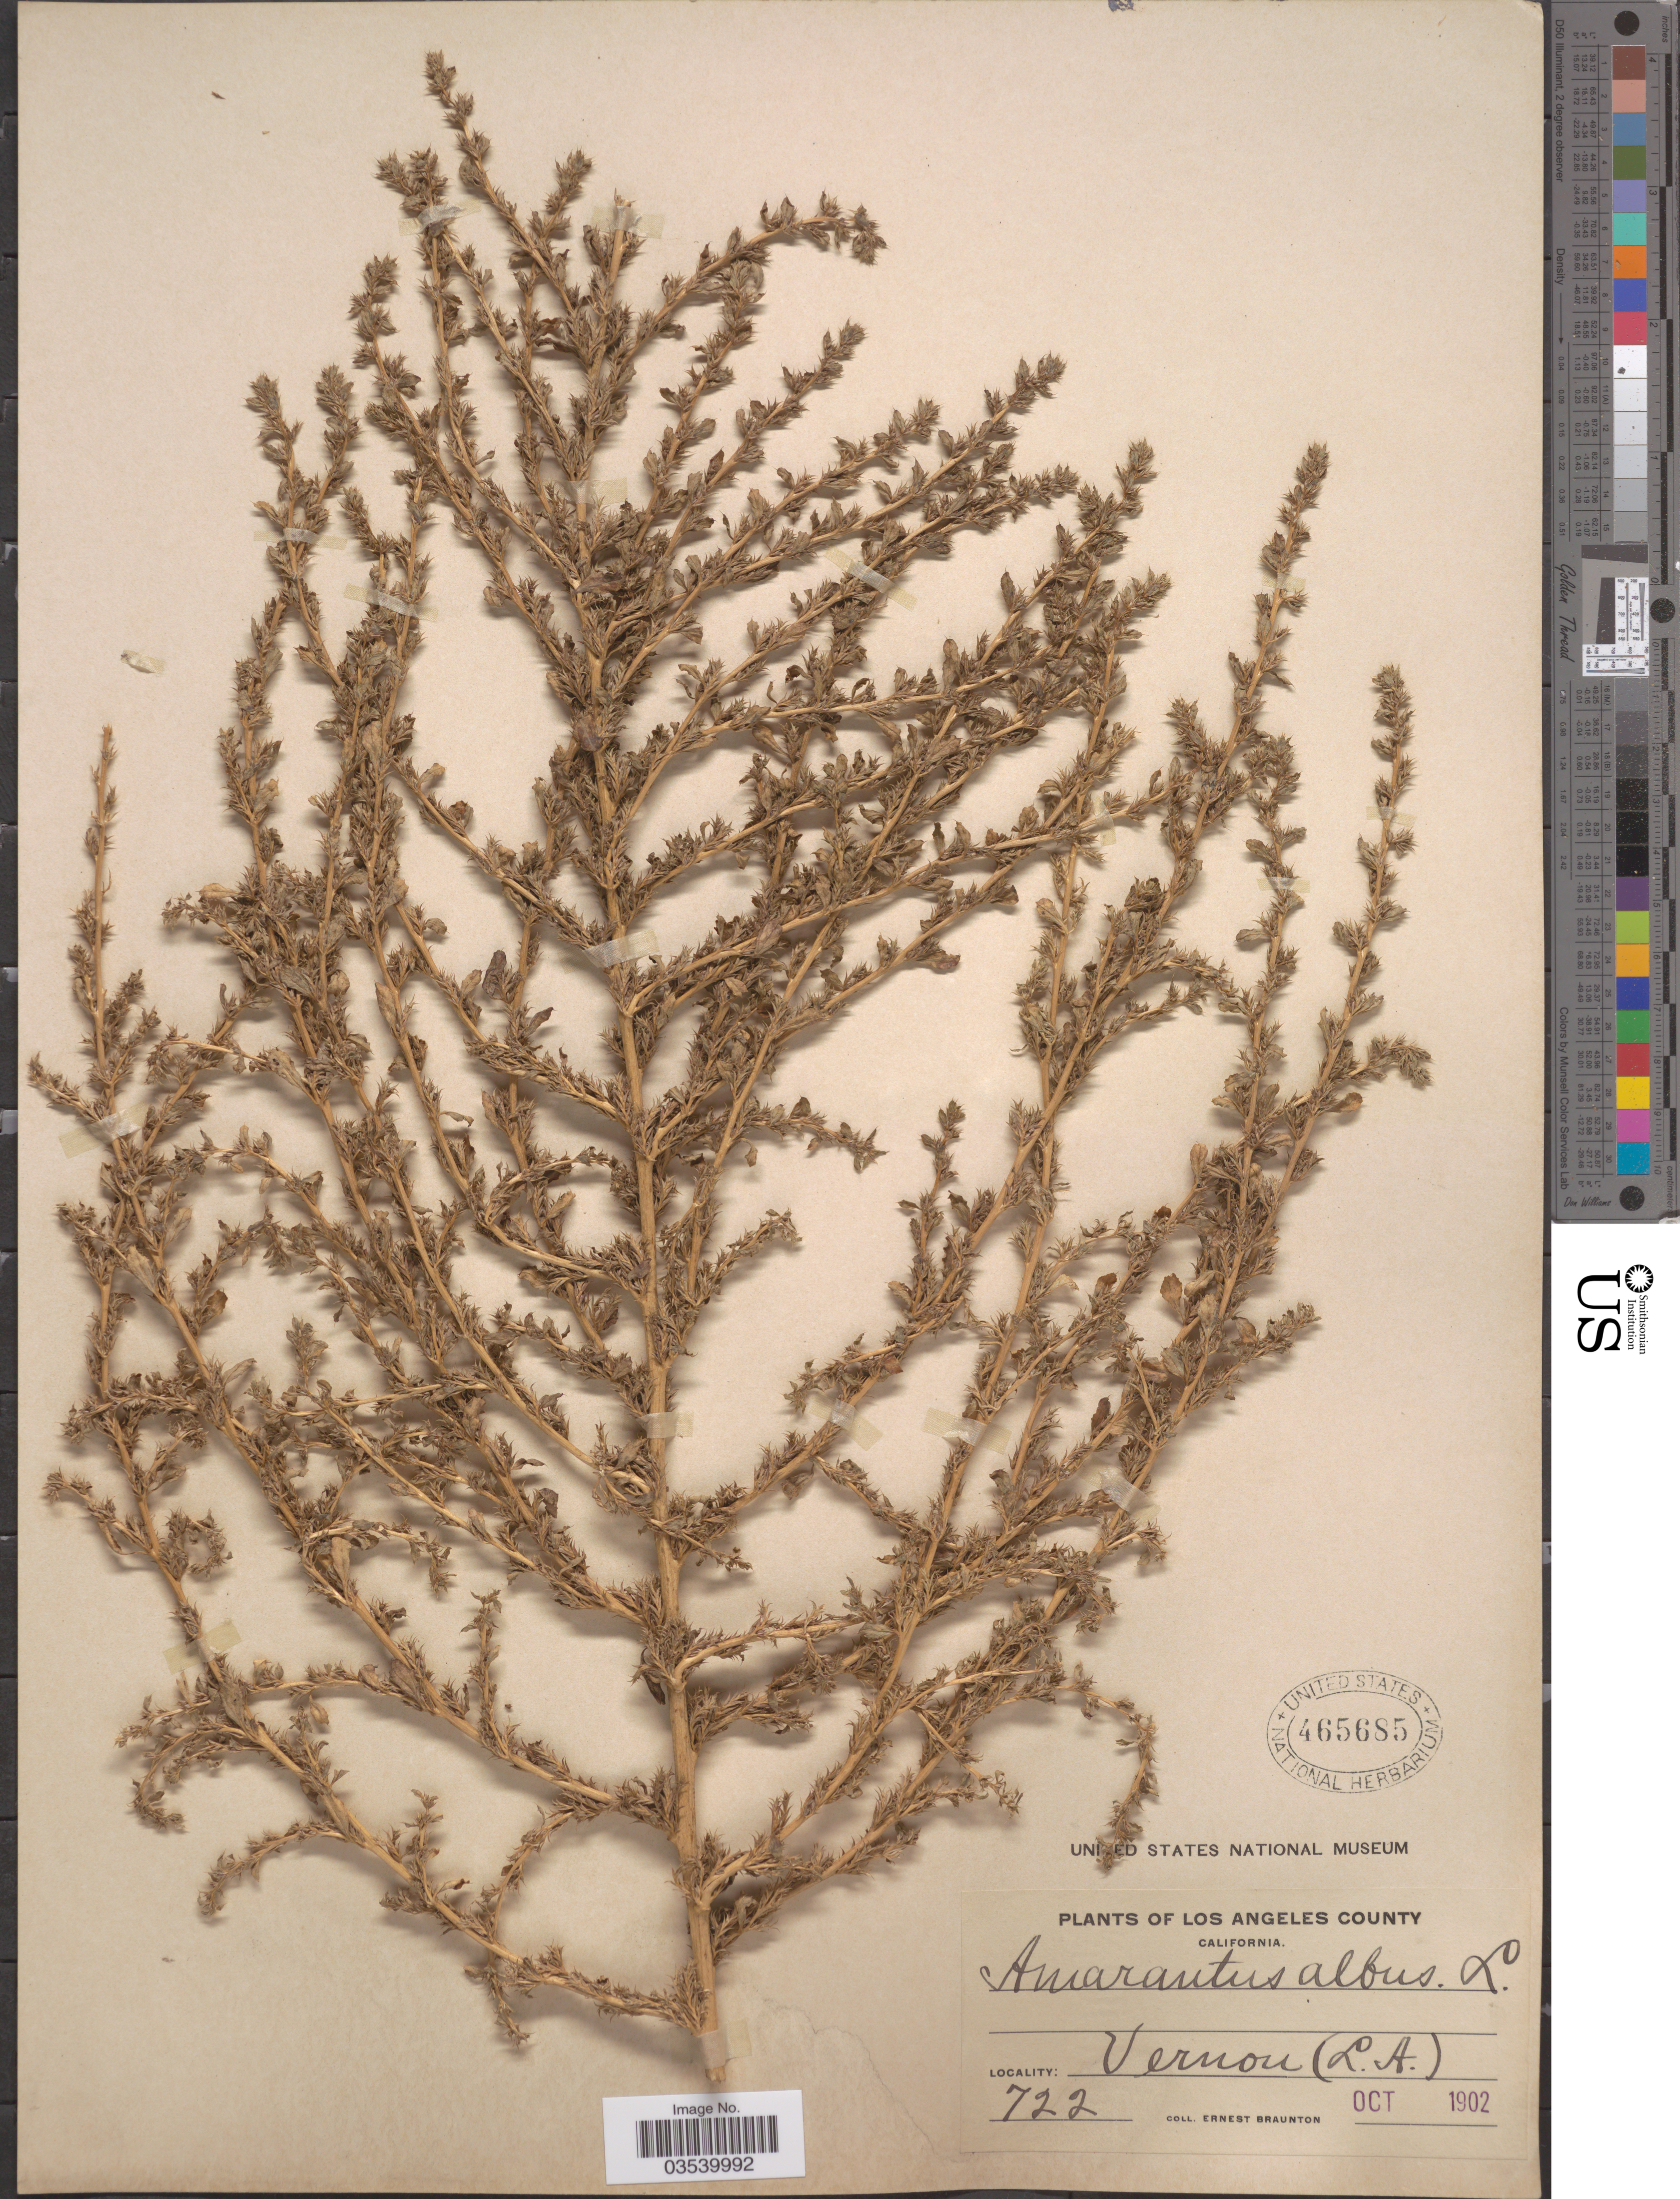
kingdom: Plantae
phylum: Tracheophyta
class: Magnoliopsida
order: Caryophyllales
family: Amaranthaceae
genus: Amaranthus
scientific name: Amaranthus albus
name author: L.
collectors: E. Braunton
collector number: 722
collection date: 1902-10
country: United States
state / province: California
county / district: Los Angeles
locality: Los Angeles County. Vernon (L.A.).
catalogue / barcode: US 465685